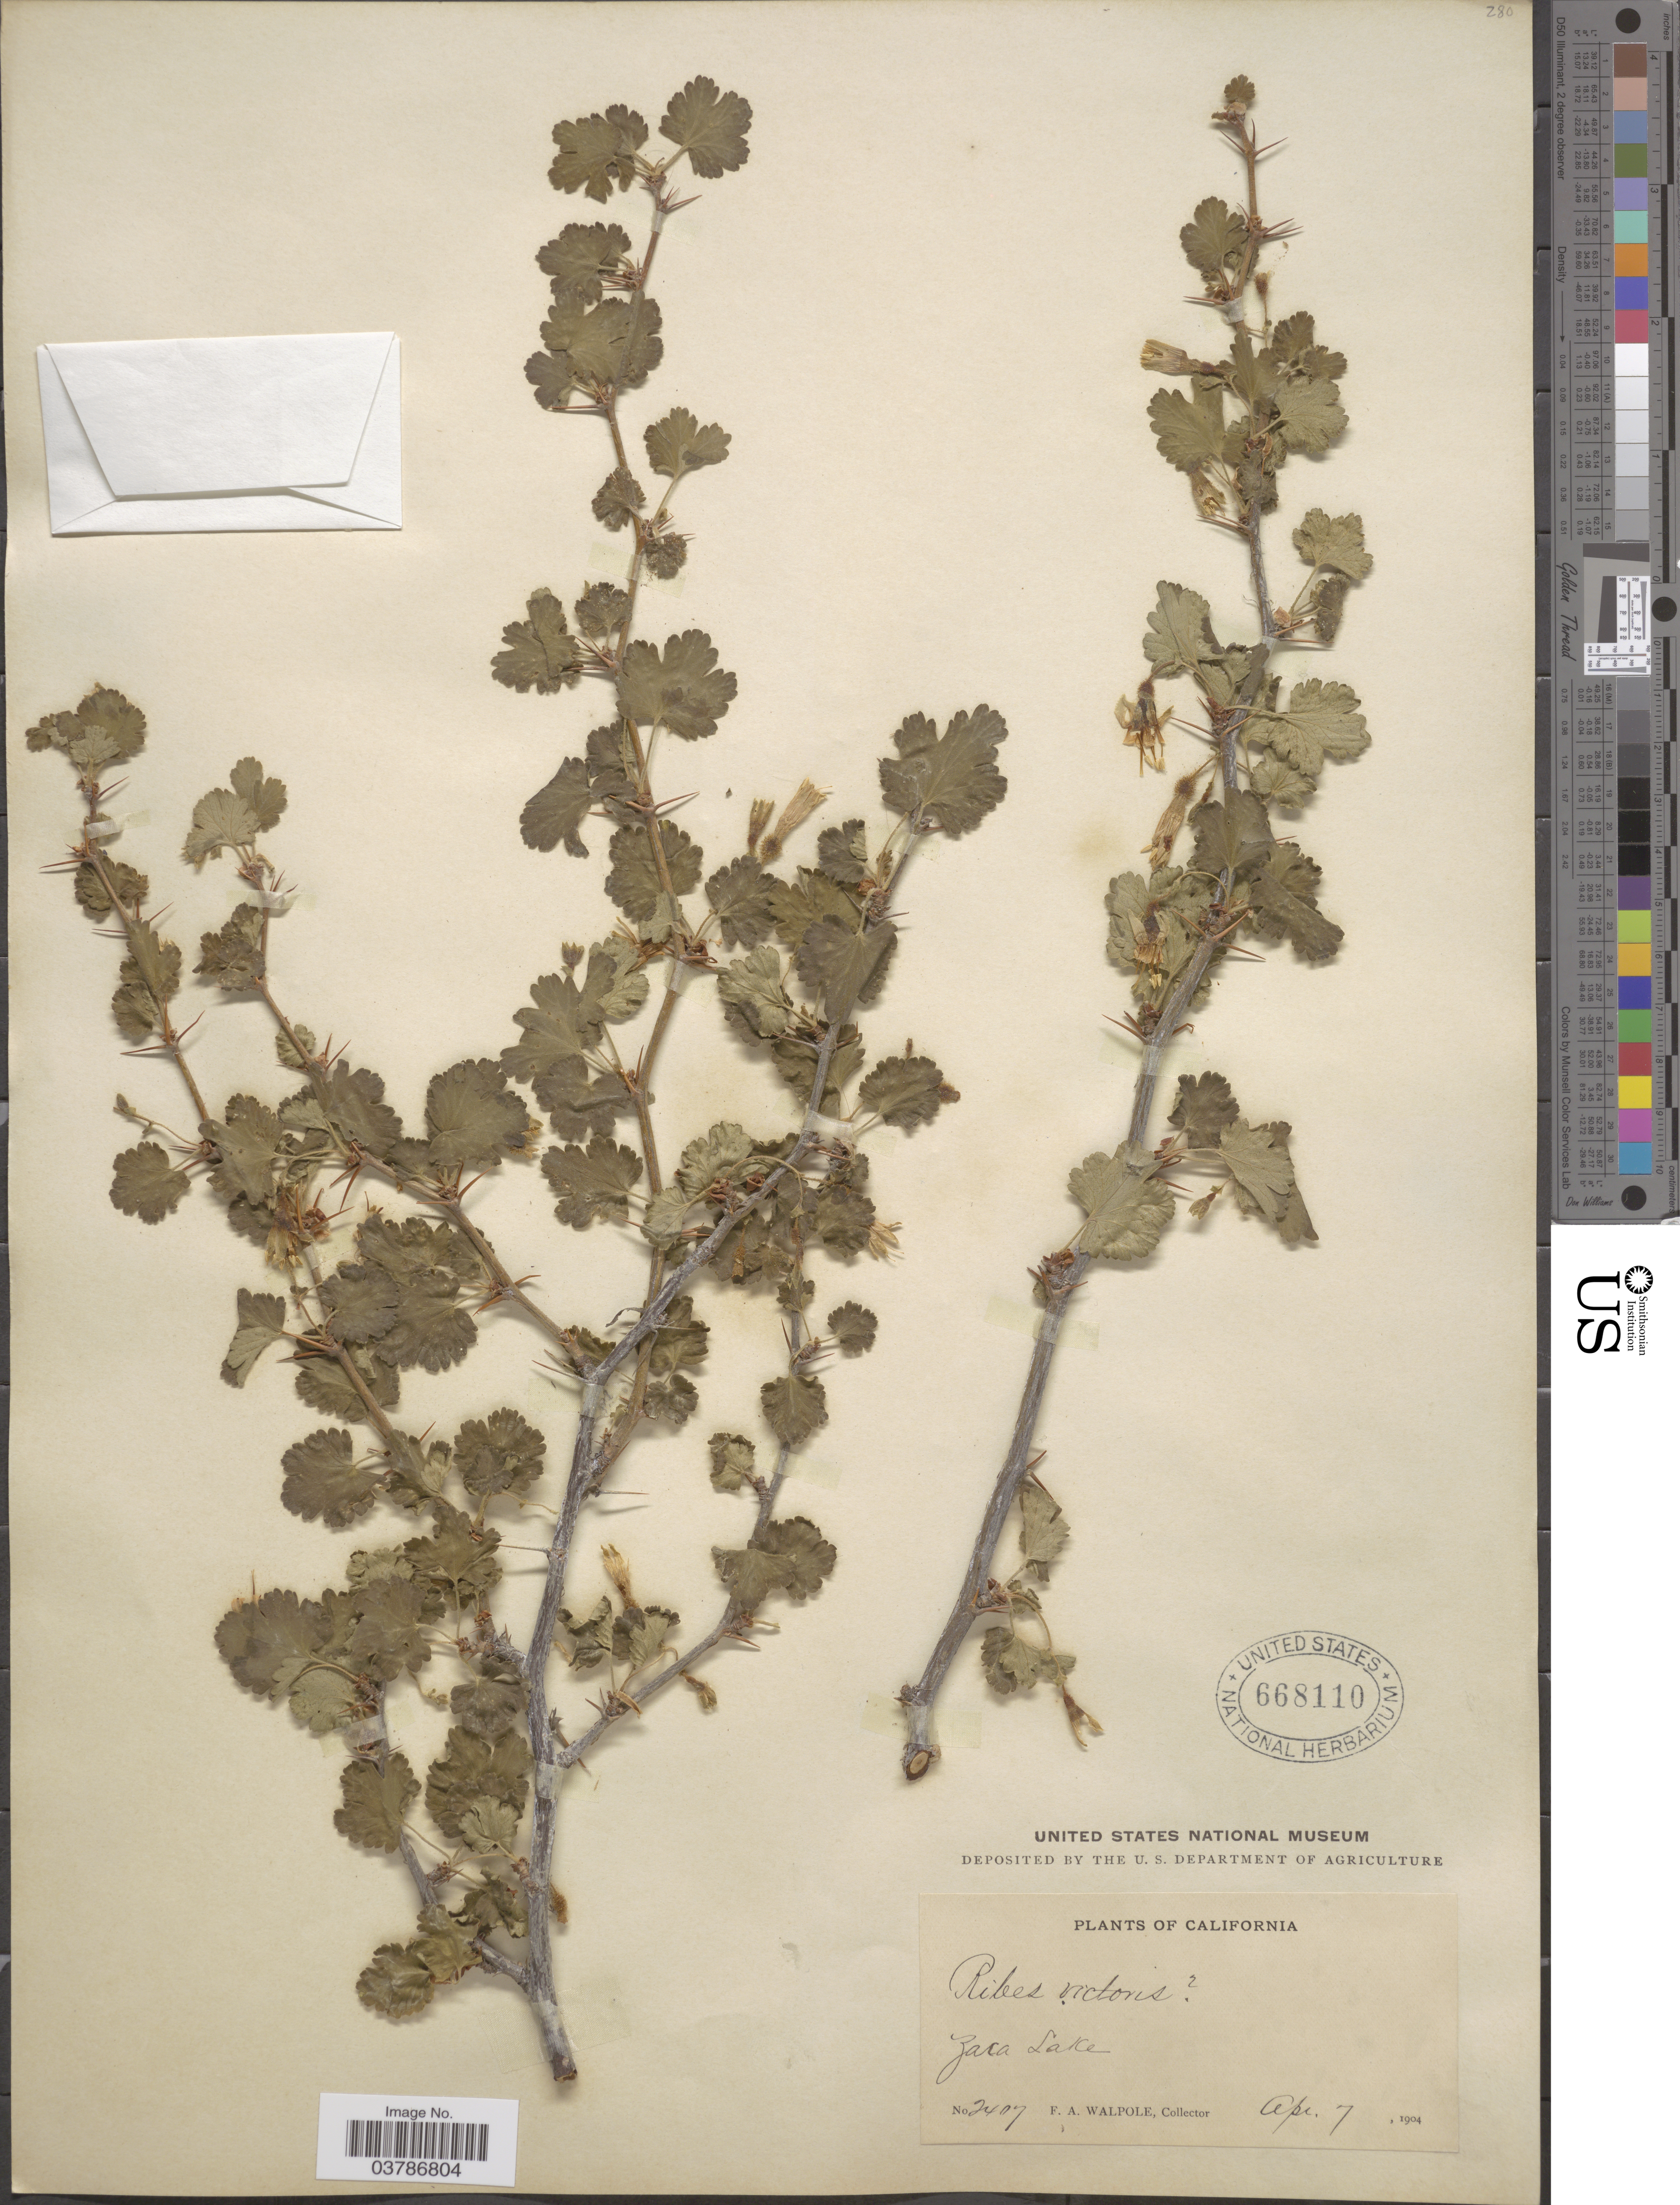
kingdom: Plantae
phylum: Tracheophyta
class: Magnoliopsida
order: Saxifragales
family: Grossulariaceae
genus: Ribes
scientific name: Ribes victoris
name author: Greene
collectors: F. Walpole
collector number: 2407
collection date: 1904-04-07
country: United States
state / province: California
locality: Zaca Lake.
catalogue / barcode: US 668110